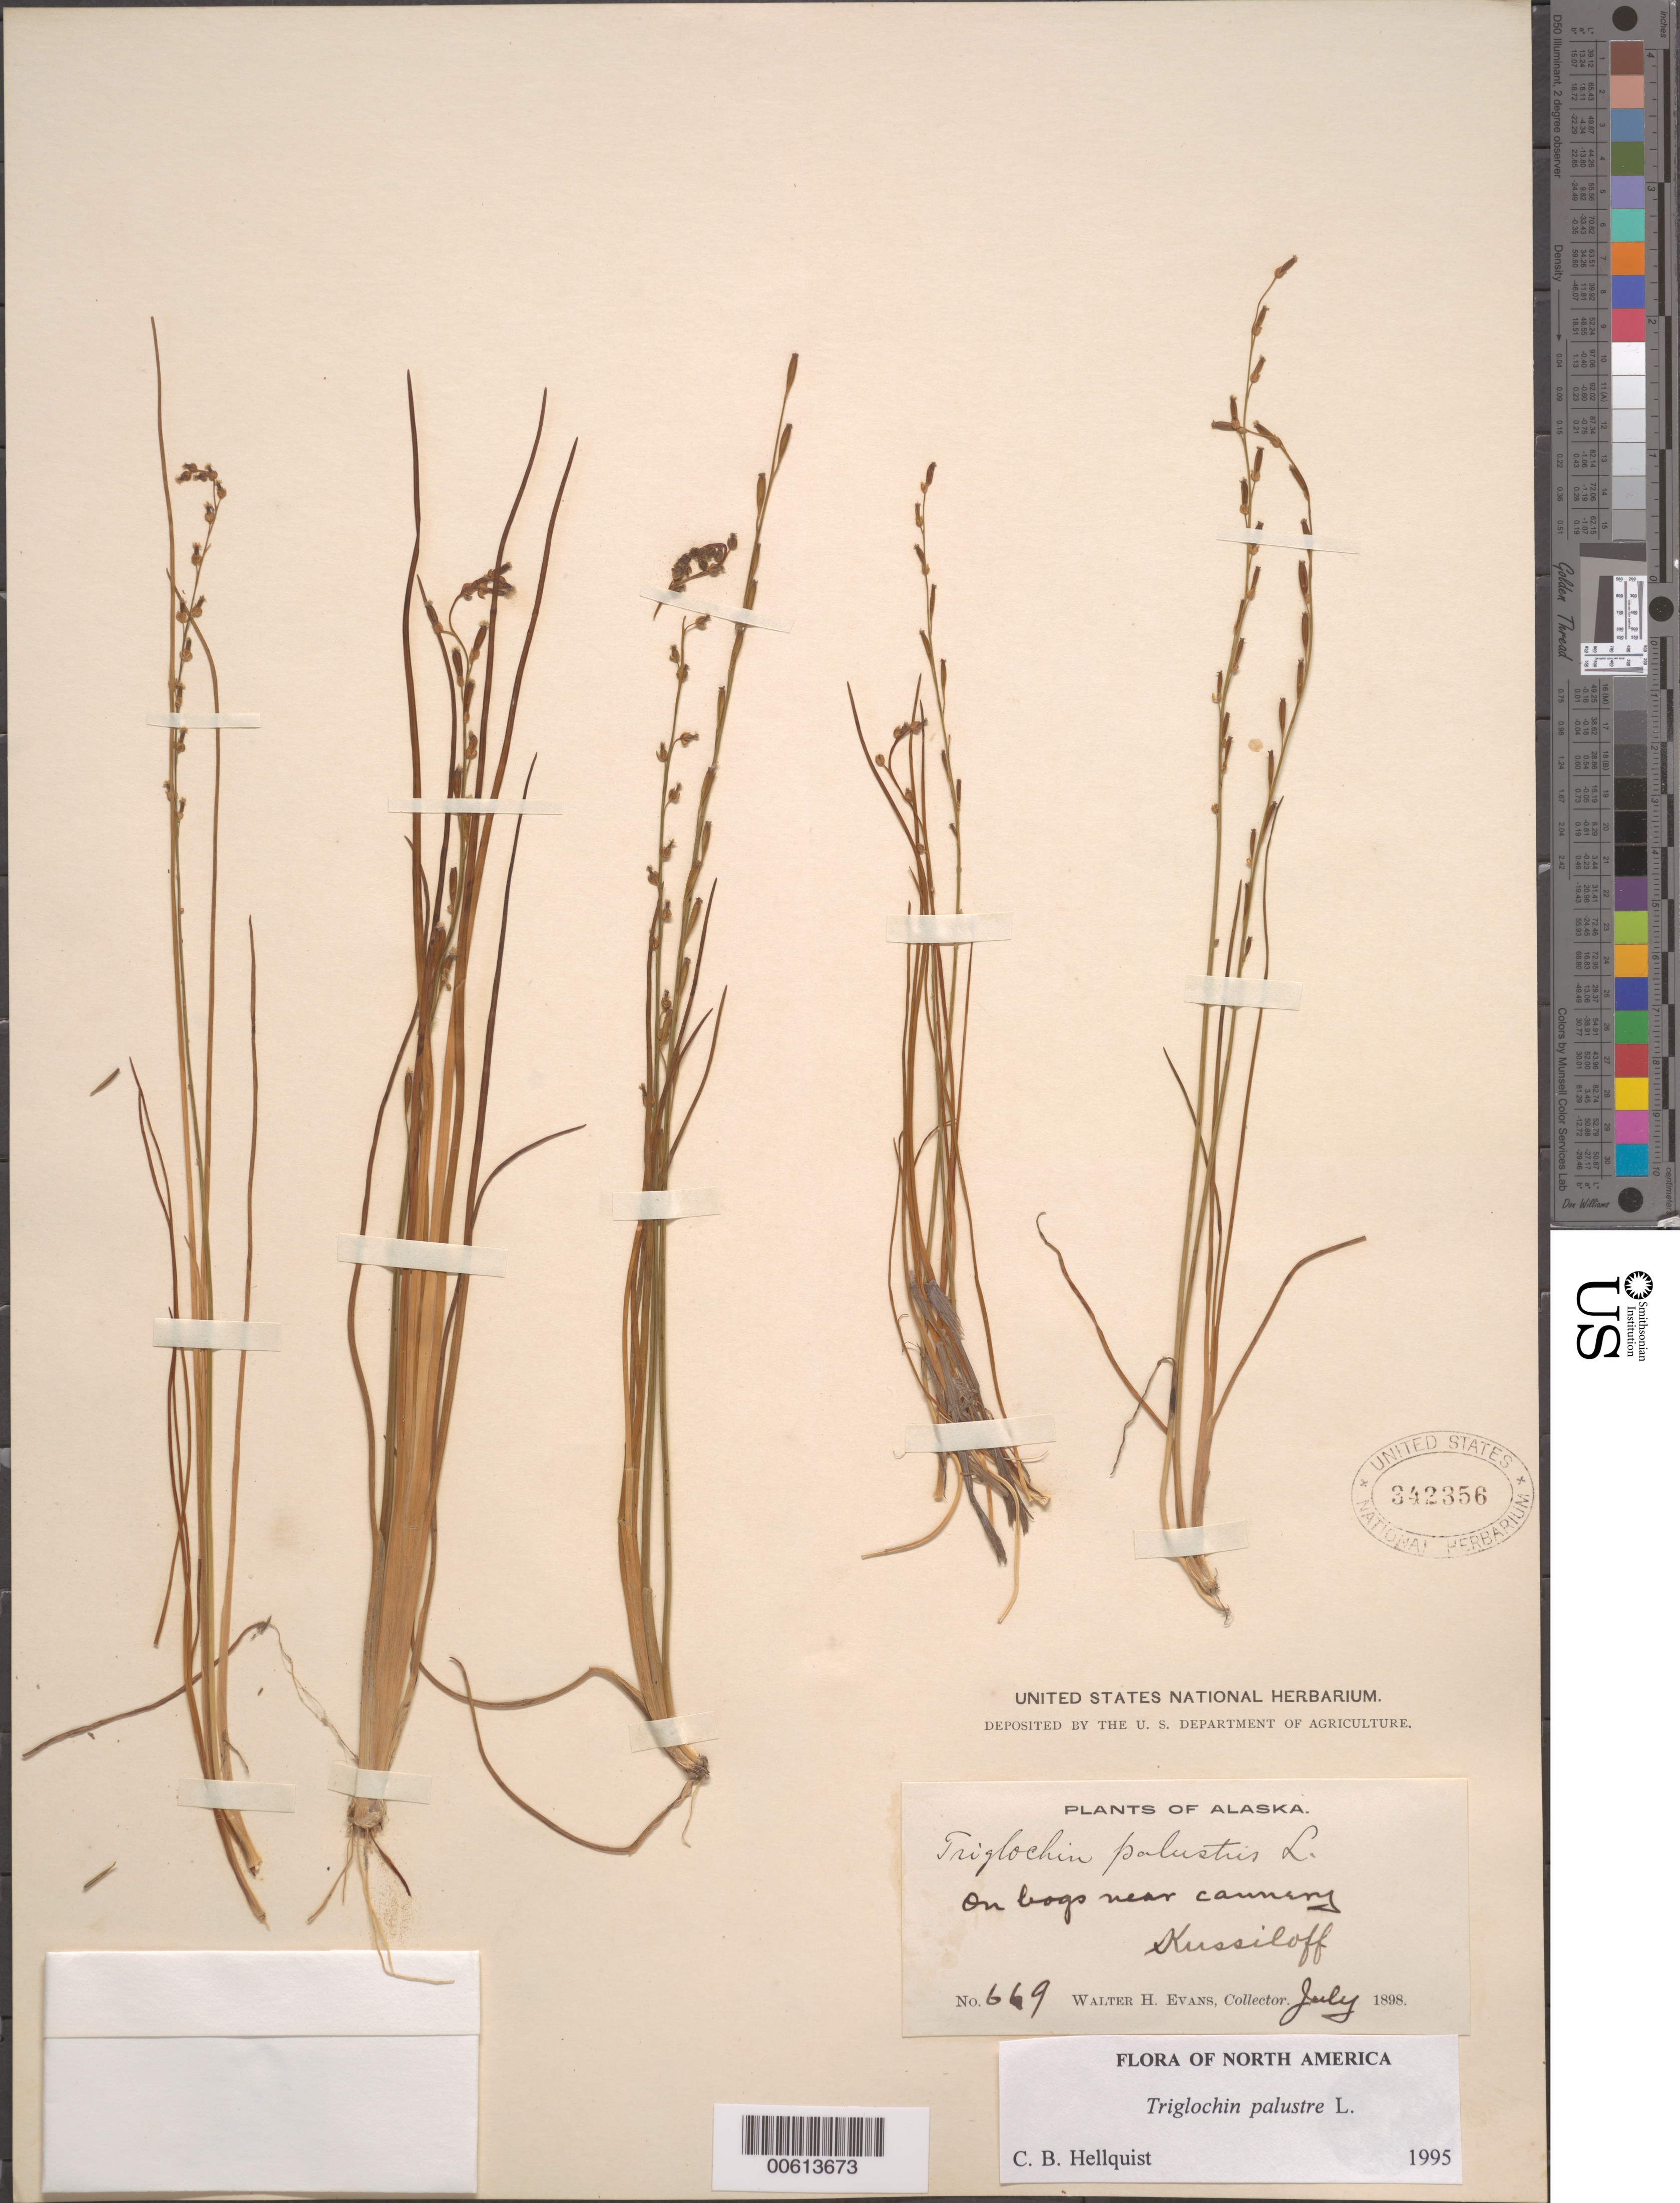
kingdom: Plantae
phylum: Tracheophyta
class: Liliopsida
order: Alismatales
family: Juncaginaceae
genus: Triglochin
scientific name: Triglochin palustris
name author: L.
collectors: W. H. Evans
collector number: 669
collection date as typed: Jul 1898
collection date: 1898-07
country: United States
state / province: Alaska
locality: Kussiloff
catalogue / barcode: US 342356